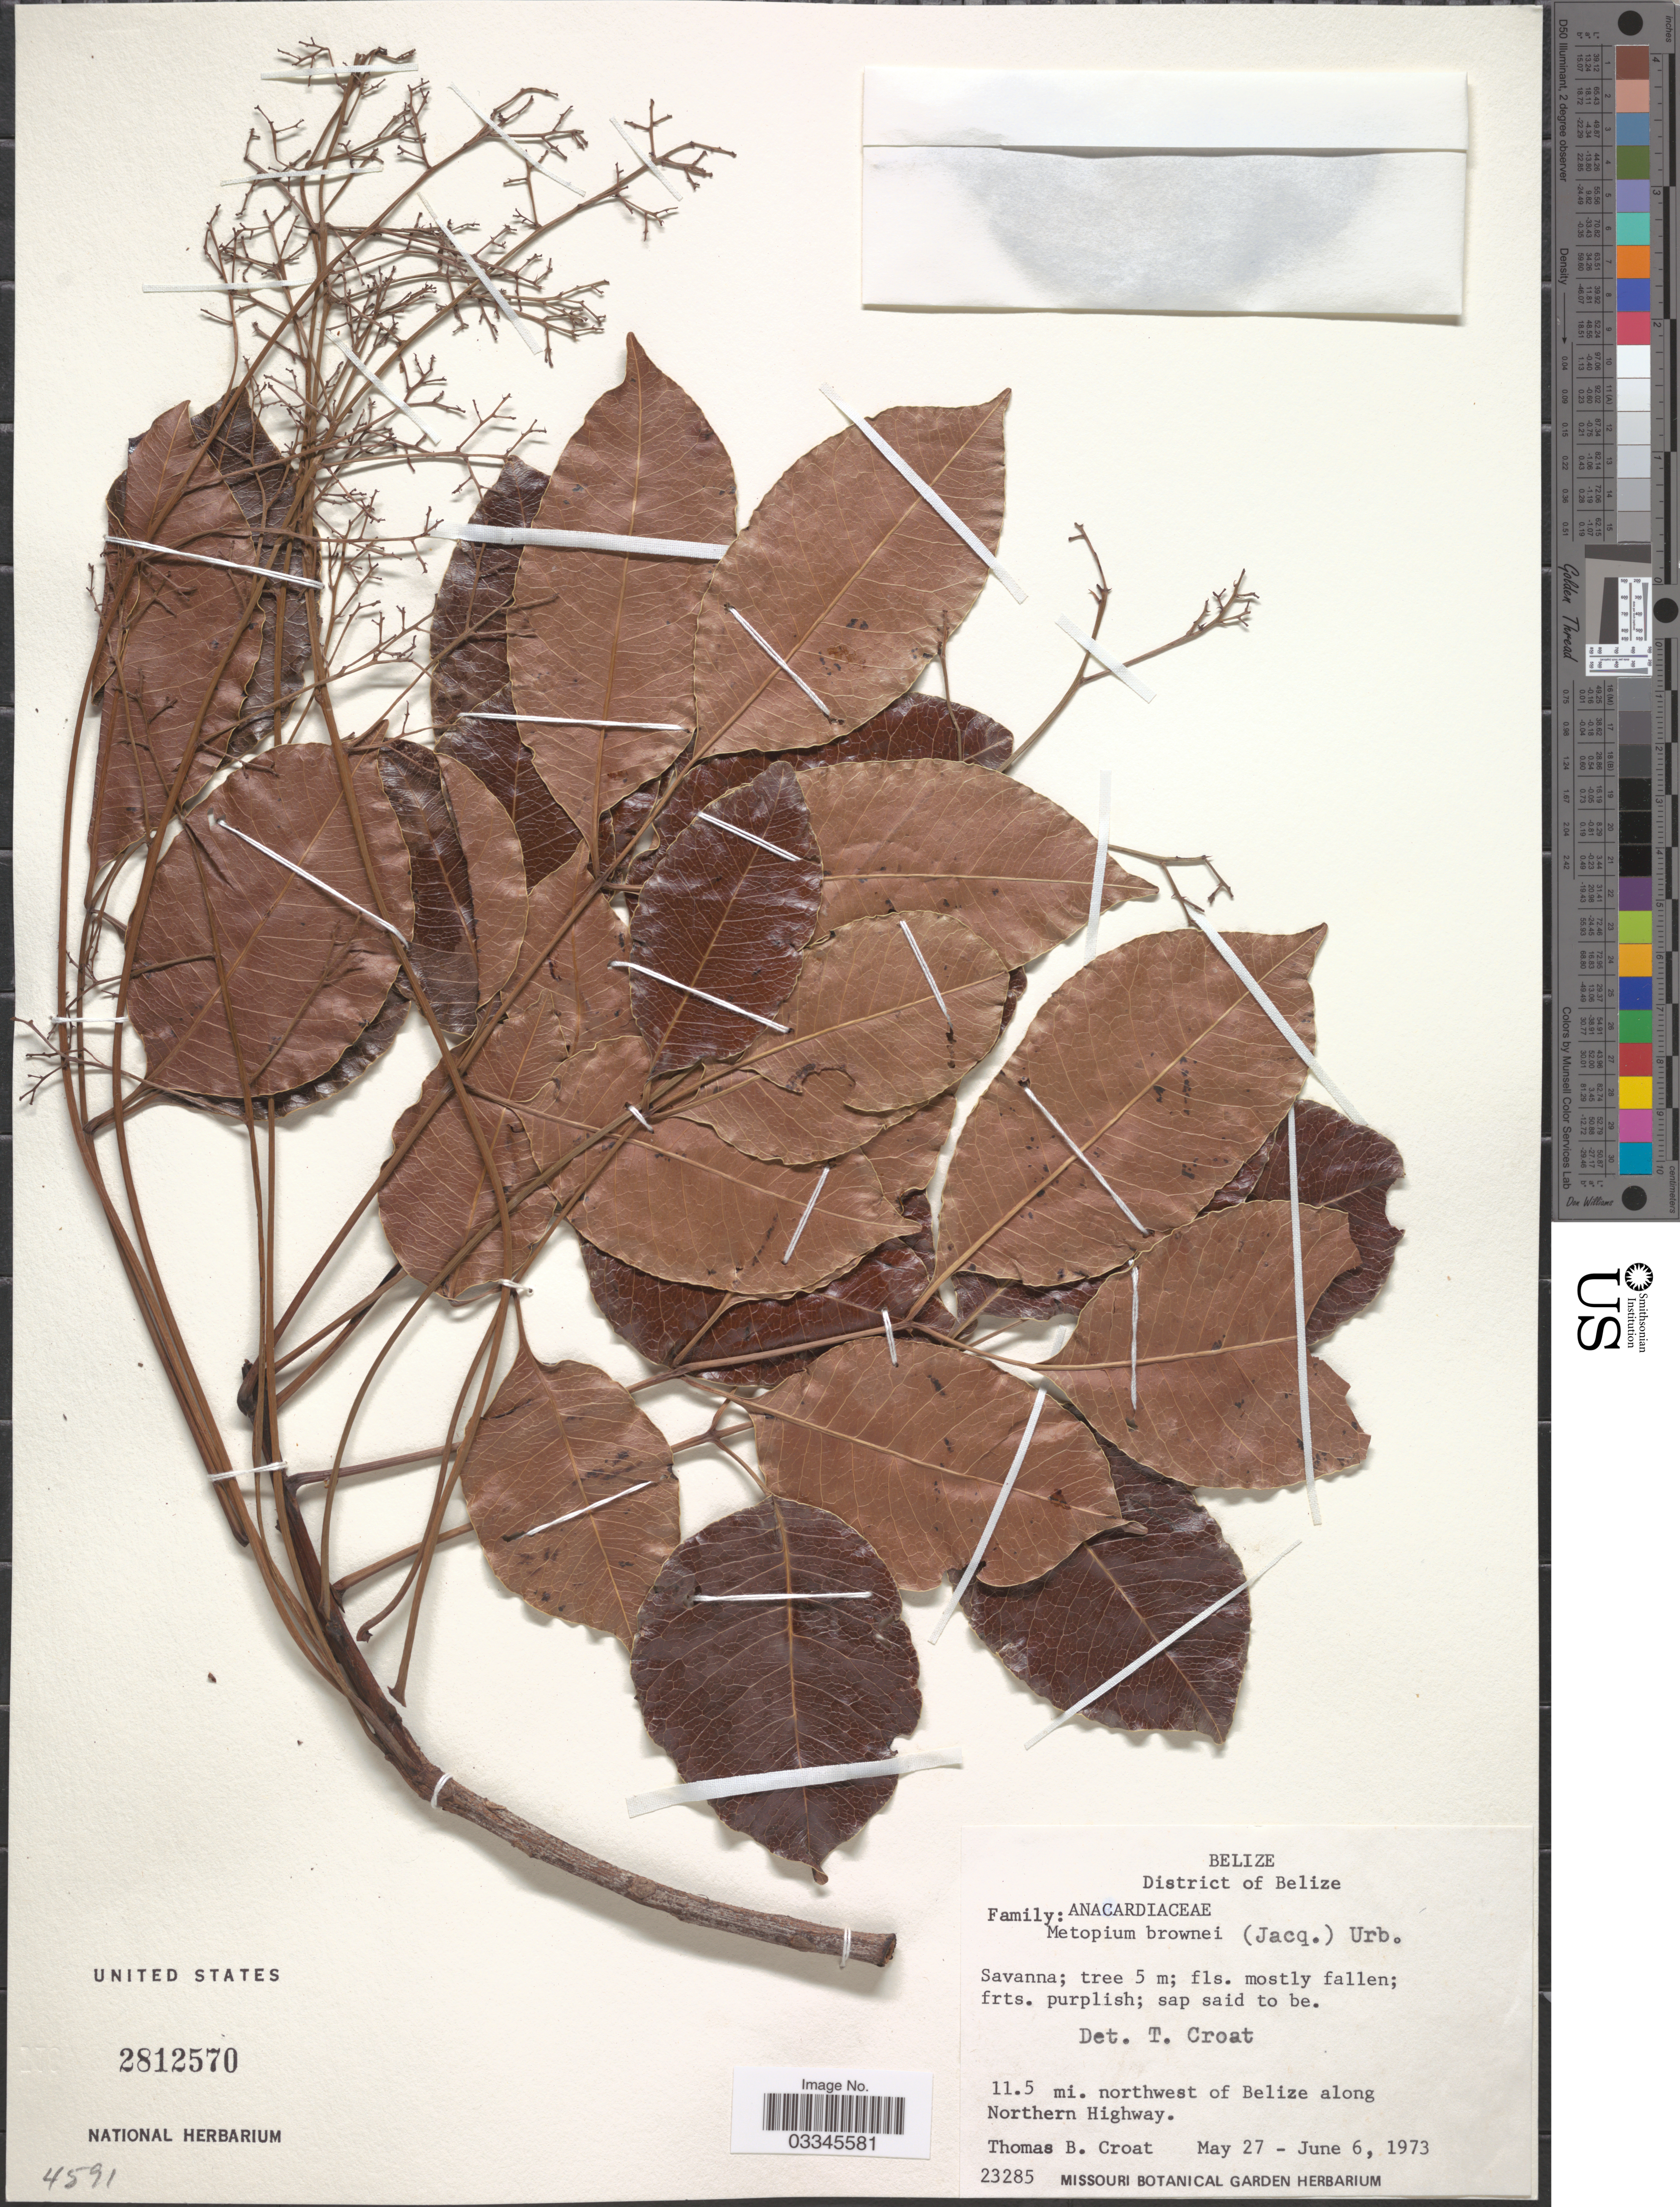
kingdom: Plantae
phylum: Tracheophyta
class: Magnoliopsida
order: Sapindales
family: Anacardiaceae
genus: Metopium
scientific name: Metopium brownei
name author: (Jacq.) Urb.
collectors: T. B. Croat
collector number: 23285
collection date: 1973-05-27/1973-06-06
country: Belize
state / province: Belize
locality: District of Belize. 11.5 mi. northwest of Belize along Northern Highway.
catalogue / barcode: US 2812570